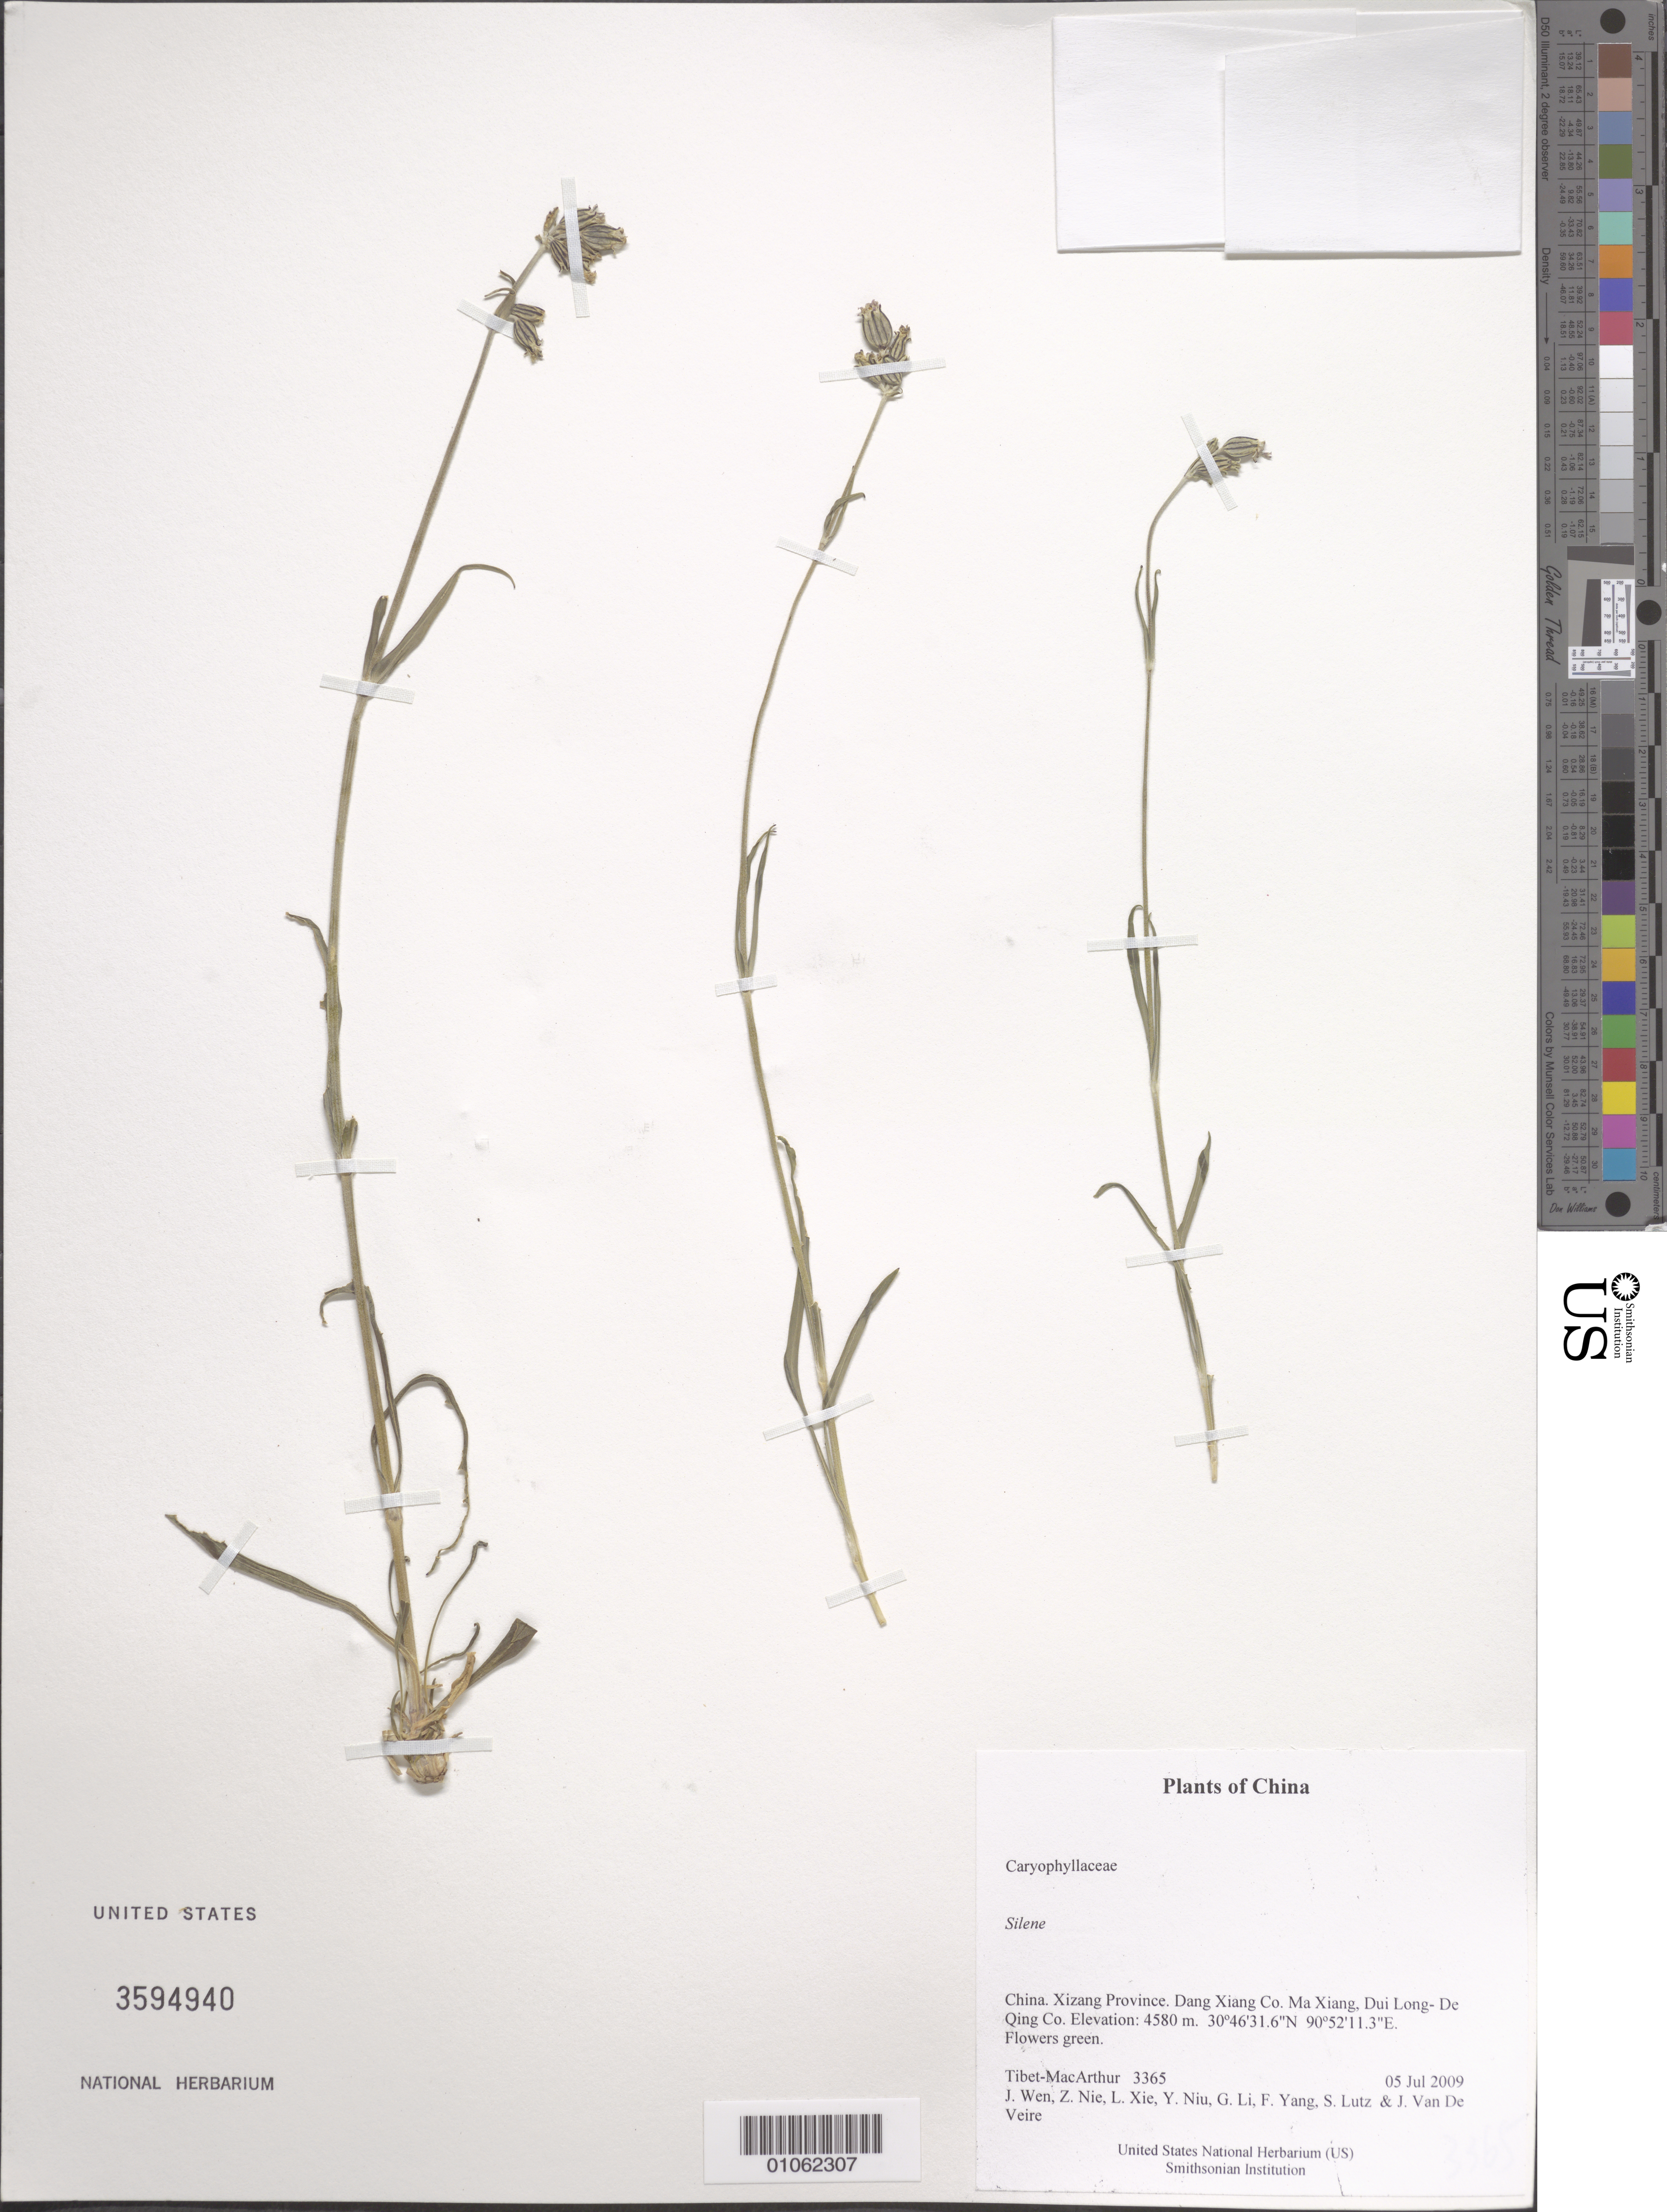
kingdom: Plantae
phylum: Tracheophyta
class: Magnoliopsida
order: Caryophyllales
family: Caryophyllaceae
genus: Silene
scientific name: Silene sp.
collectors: Tibet-MacArthur, J. Wen, Z. Nie, L. Xie, Y. Niu, G. Li, F. Yang, S. Lutz & J. Van De Veire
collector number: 3365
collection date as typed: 05 Jul 2009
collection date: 2009-07-05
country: China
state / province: Xizang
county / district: Dang Xiang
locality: Ma Xiang, Dui Long- De Qing Co.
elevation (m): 4580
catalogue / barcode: US 3594940